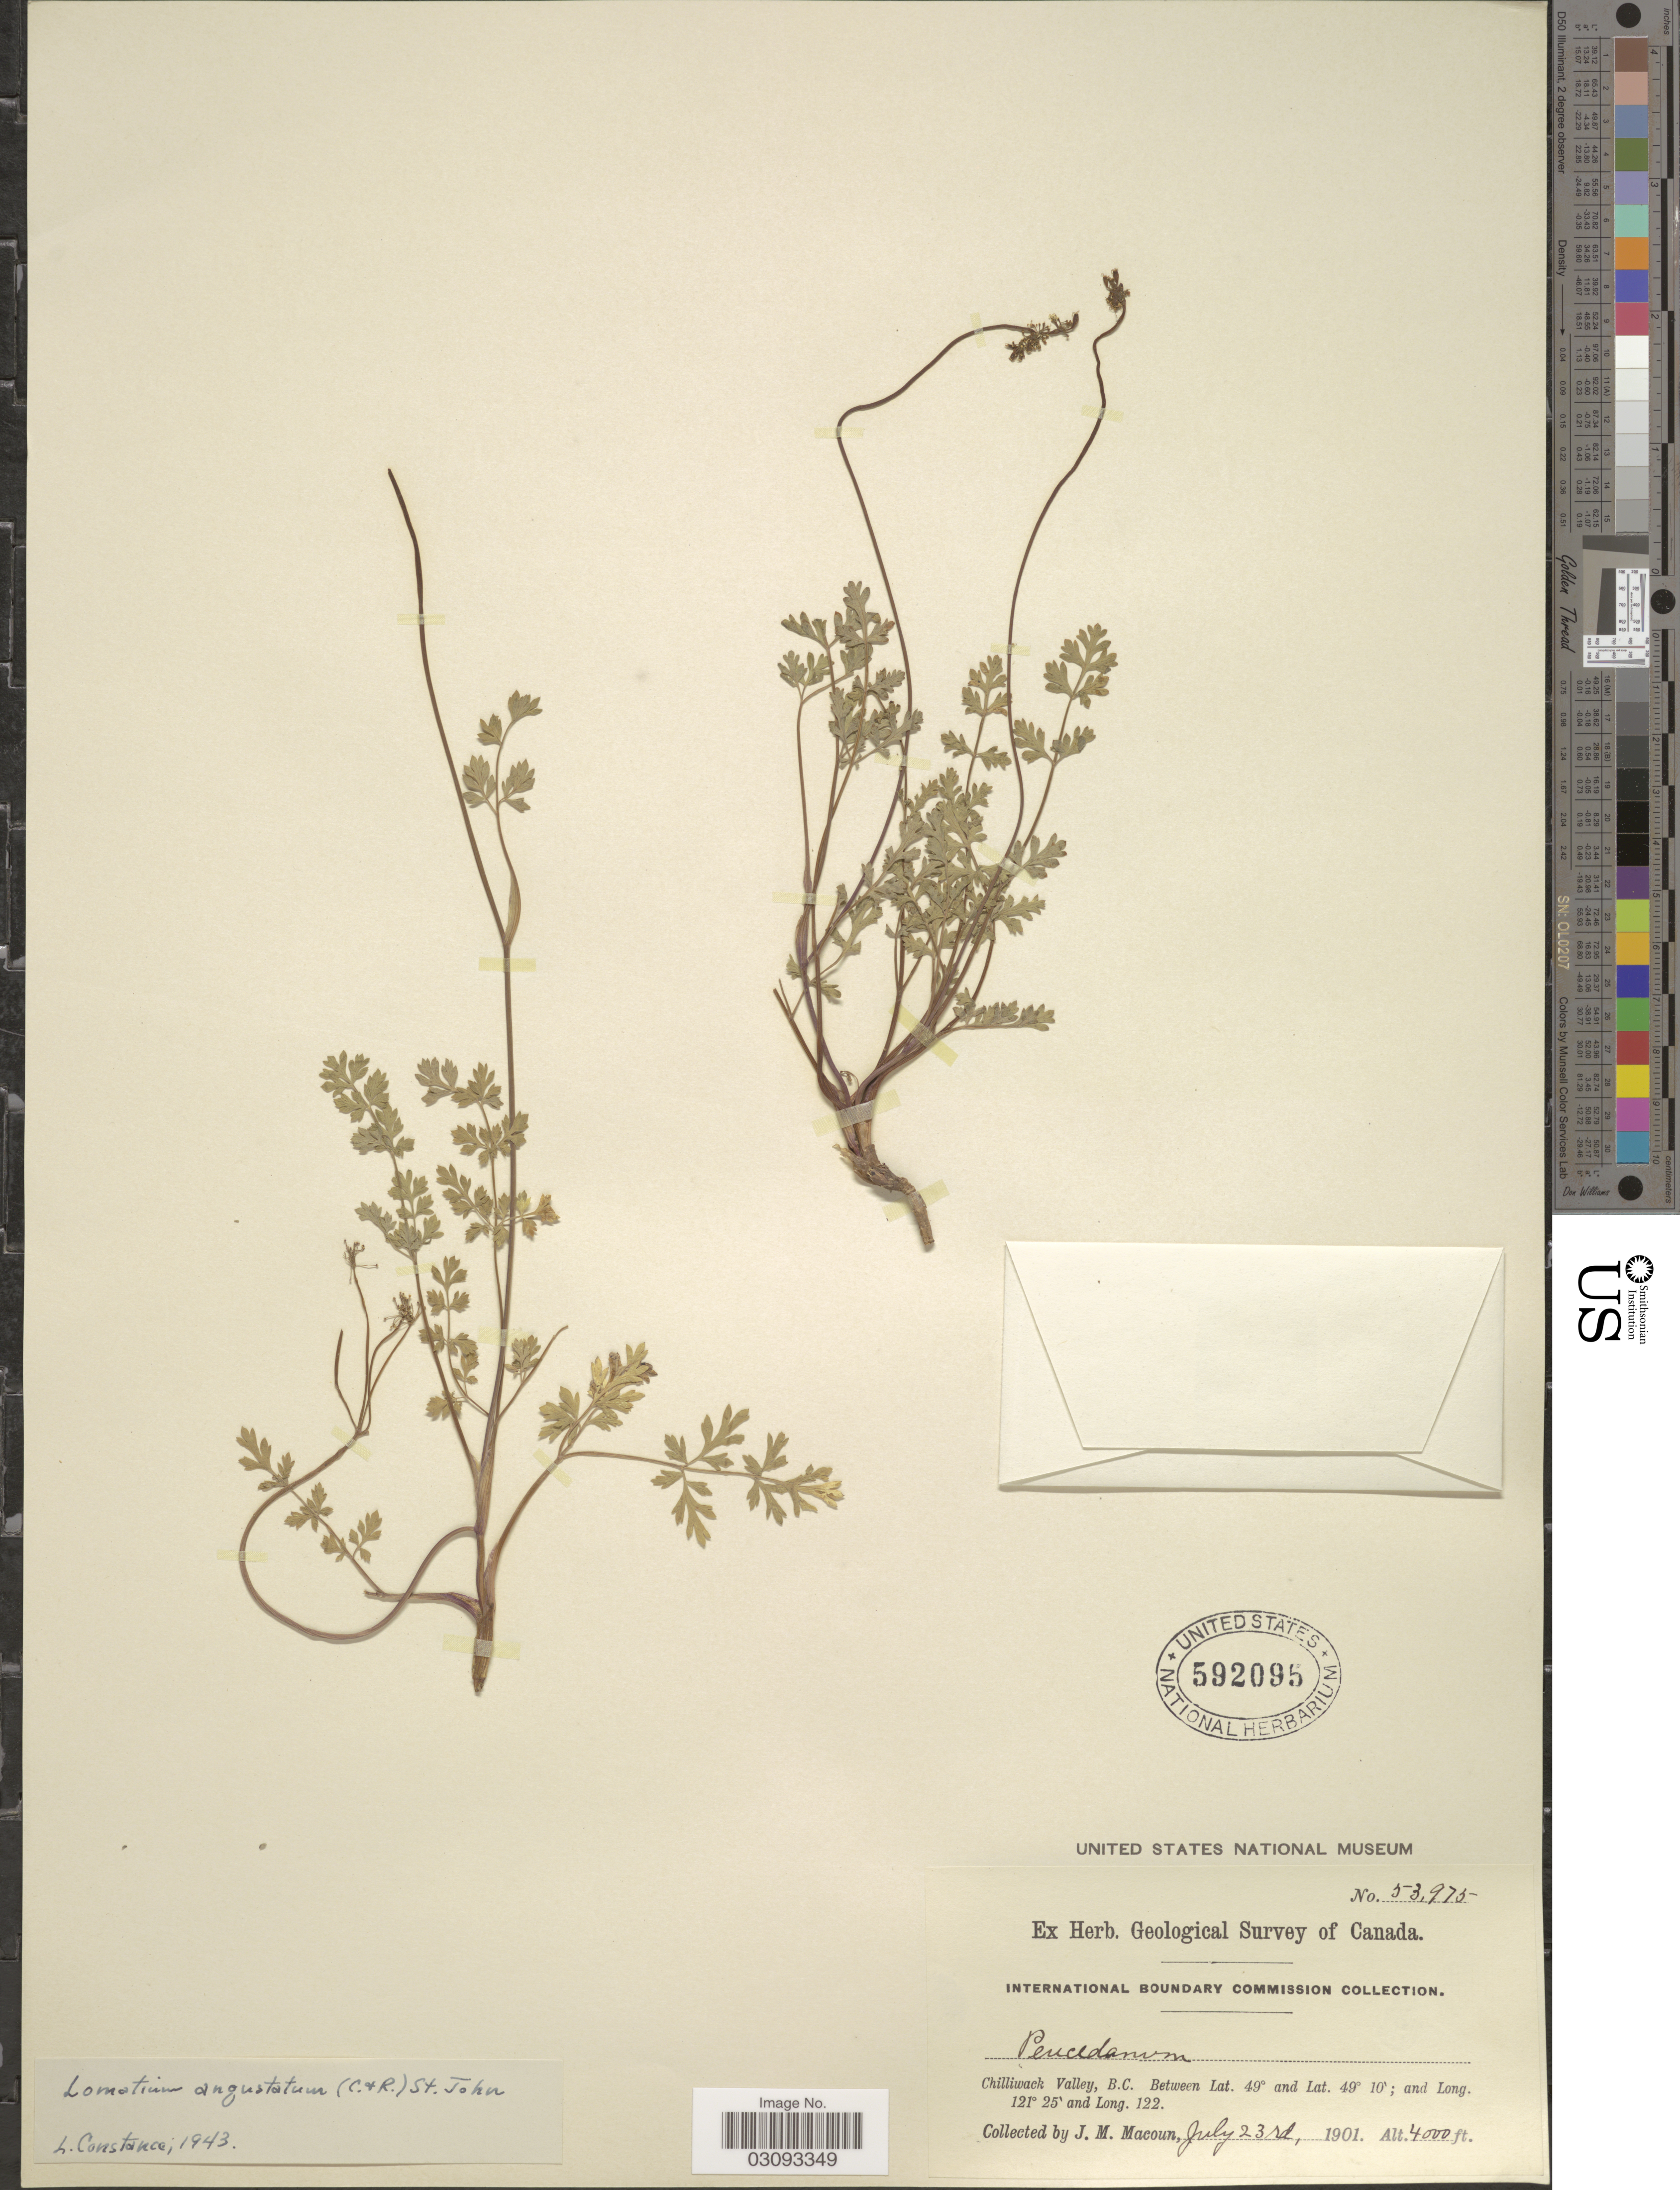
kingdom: Plantae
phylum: Tracheophyta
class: Magnoliopsida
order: Apiales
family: Apiaceae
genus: Lomatium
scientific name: Lomatium angustatum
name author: (J.M. Coult. & Rose) H. St. John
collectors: J. M. Macoun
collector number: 53975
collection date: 1901-07-23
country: Canada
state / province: British Columbia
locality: Chilliwack Valley.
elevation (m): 1219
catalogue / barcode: US 592095